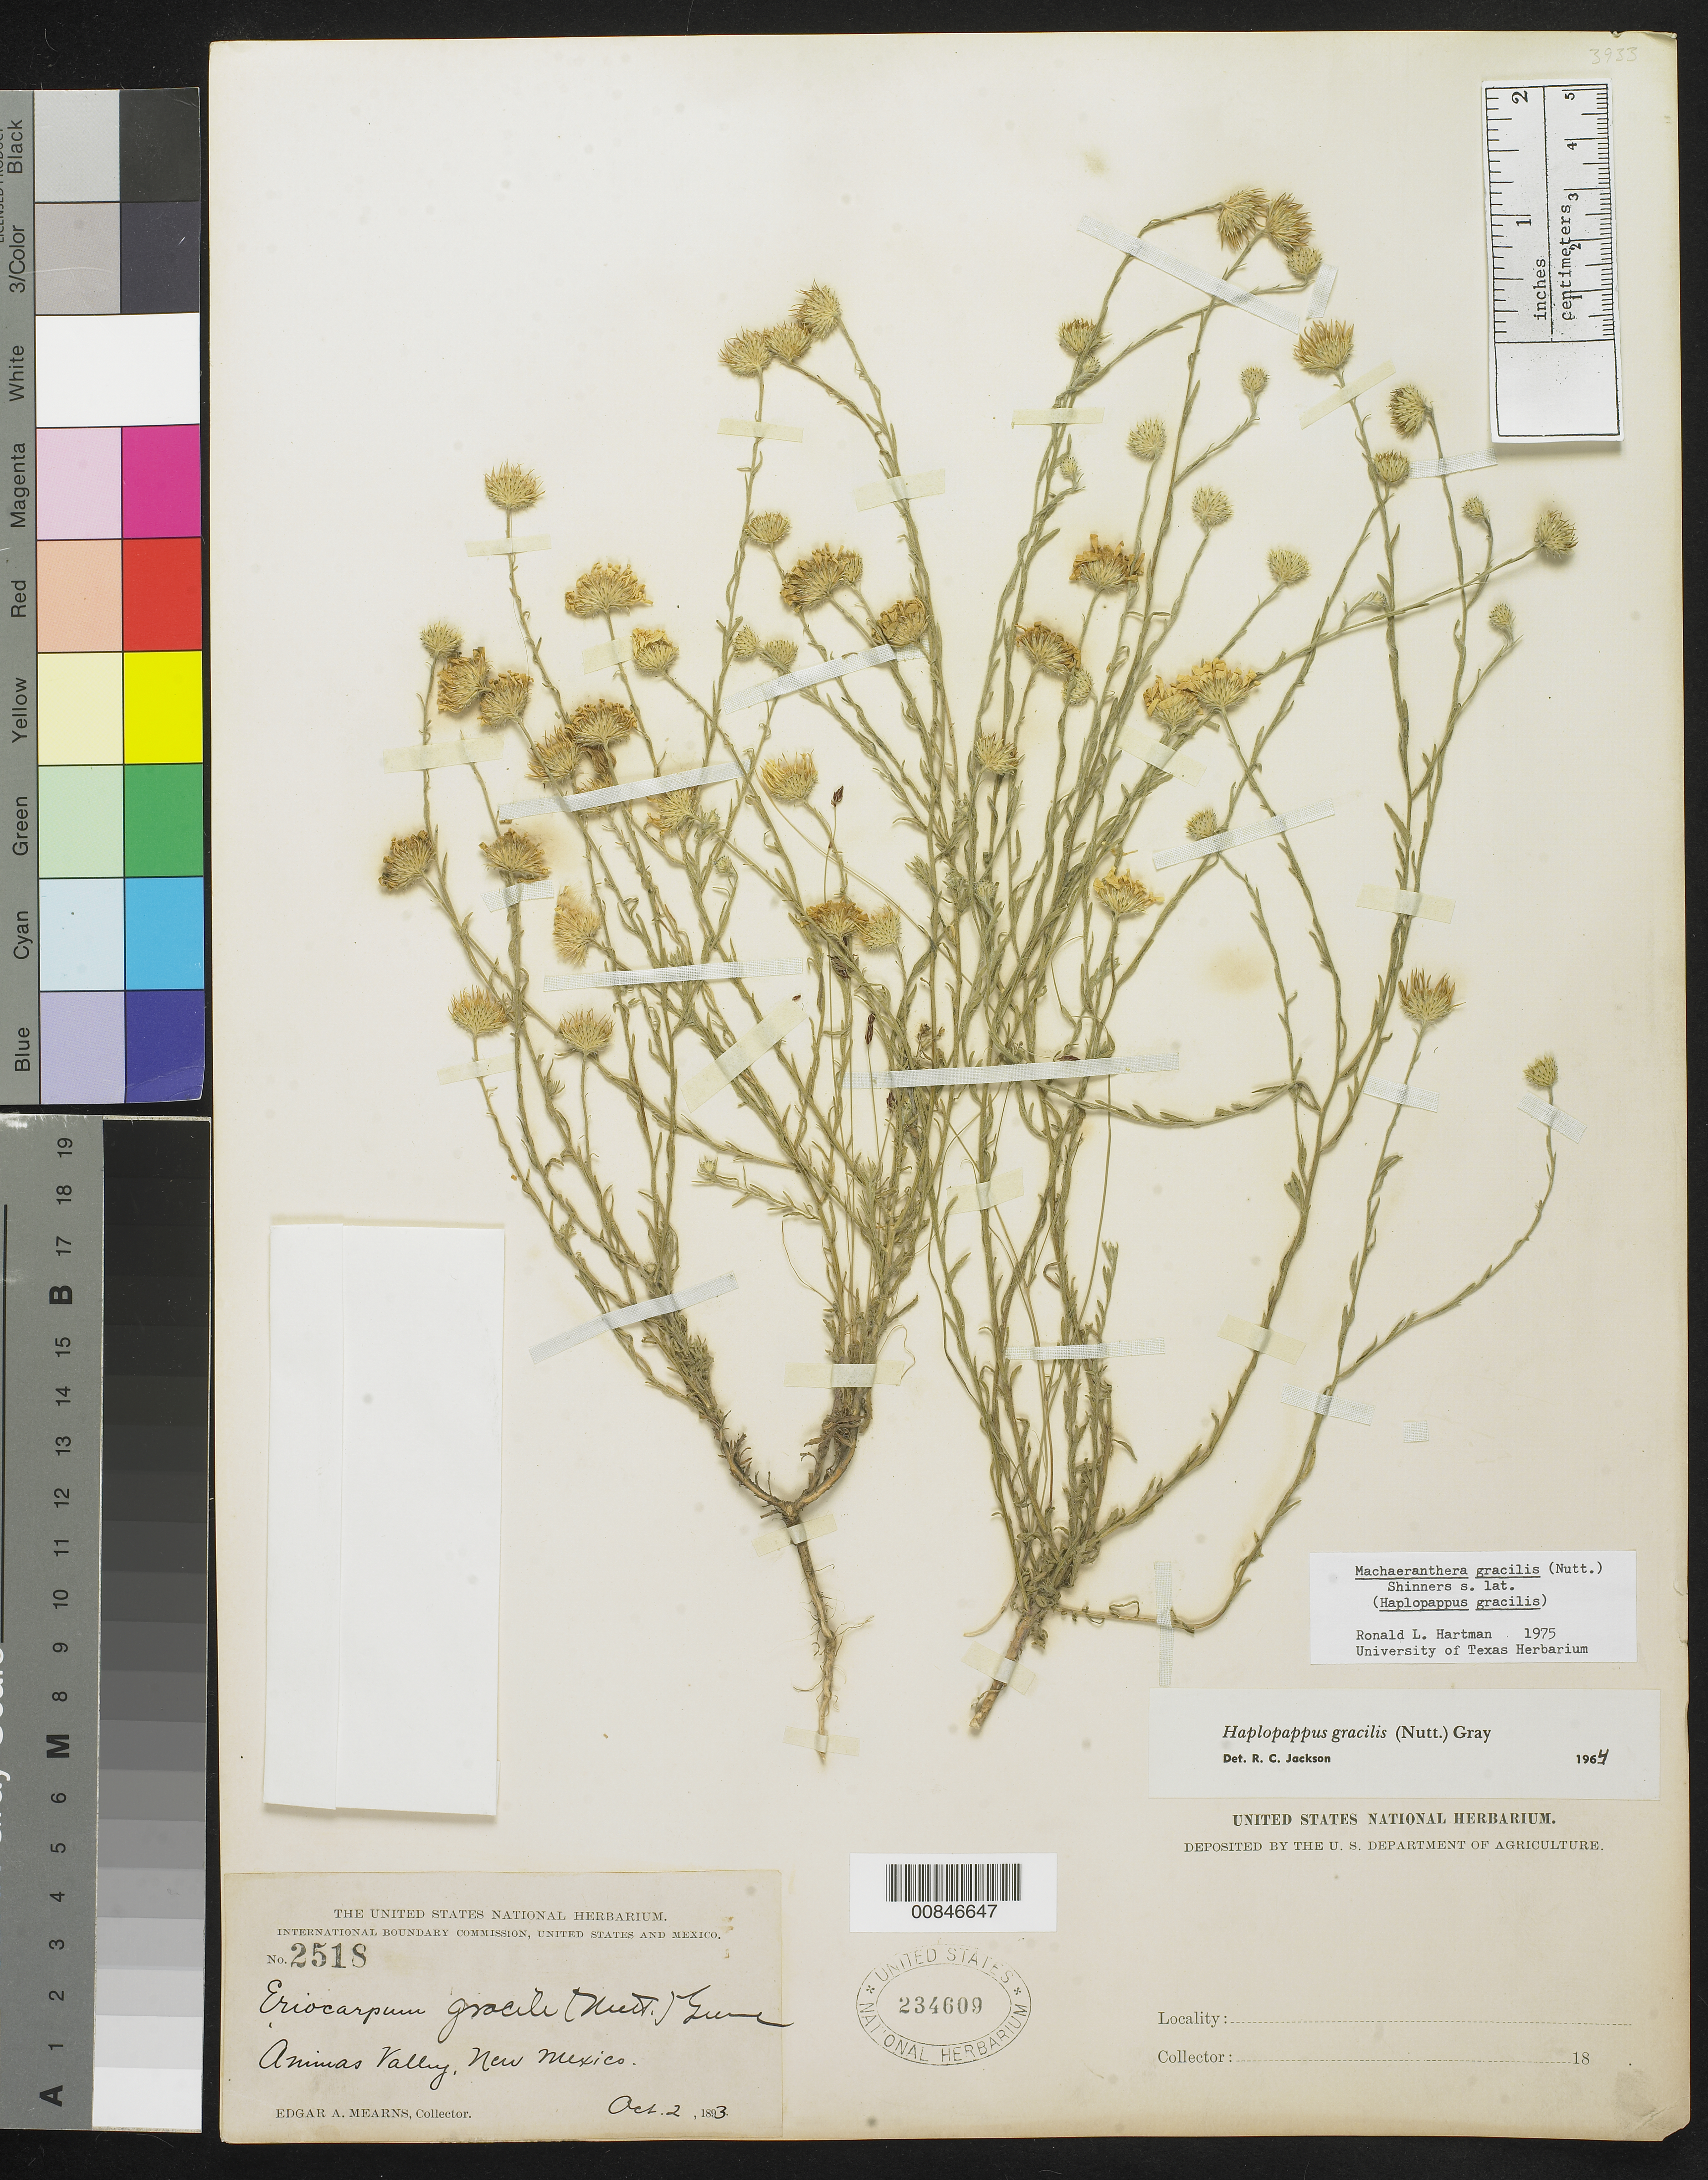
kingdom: Plantae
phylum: Tracheophyta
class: Magnoliopsida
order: Asterales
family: Asteraceae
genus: Machaeranthera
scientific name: Machaeranthera gracilis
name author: (Nutt.) Shinners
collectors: E. A. Mearns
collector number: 2518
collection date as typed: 02 Oct 1893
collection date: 1893-10-02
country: United States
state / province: New Mexico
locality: Animas Valley, New Mexico.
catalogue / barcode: US 234609